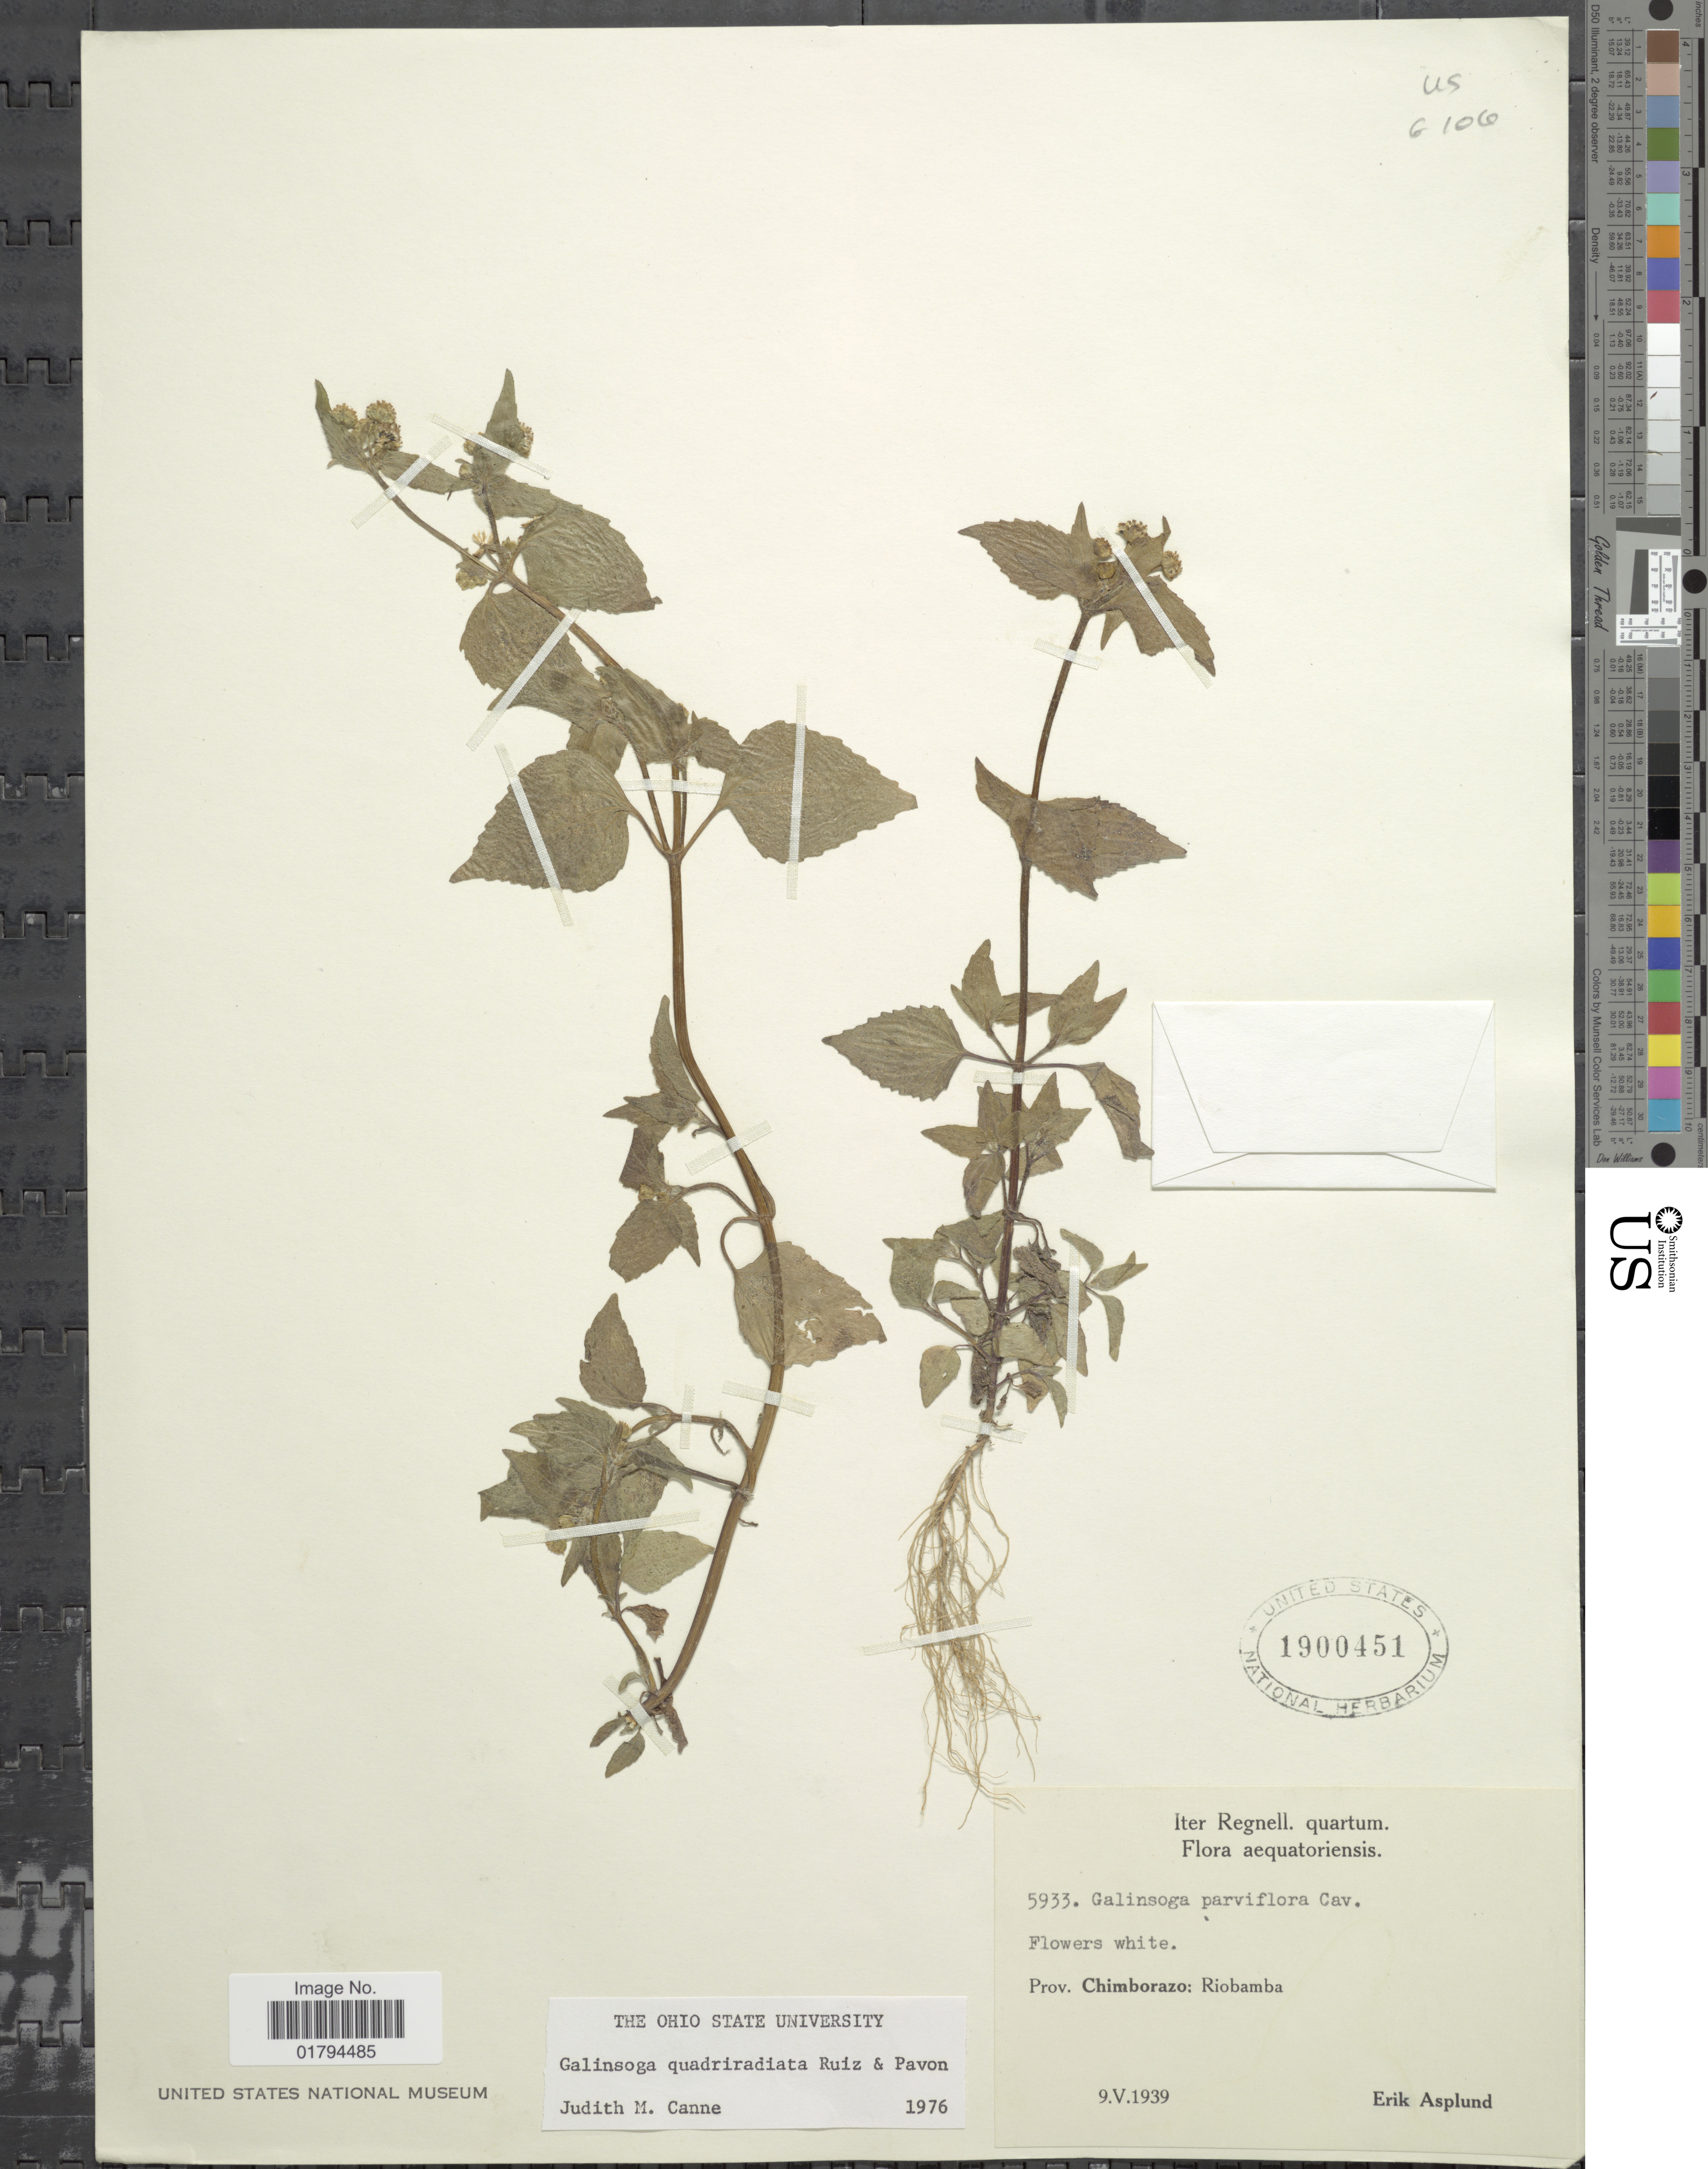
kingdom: Plantae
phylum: Tracheophyta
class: Magnoliopsida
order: Asterales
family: Asteraceae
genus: Galinsoga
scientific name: Galinsoga quadriradiata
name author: Ruiz & Pav.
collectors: E. Asplund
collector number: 5933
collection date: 1939-05-09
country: Ecuador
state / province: Chimborazo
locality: Riobamba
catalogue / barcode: US 1900451